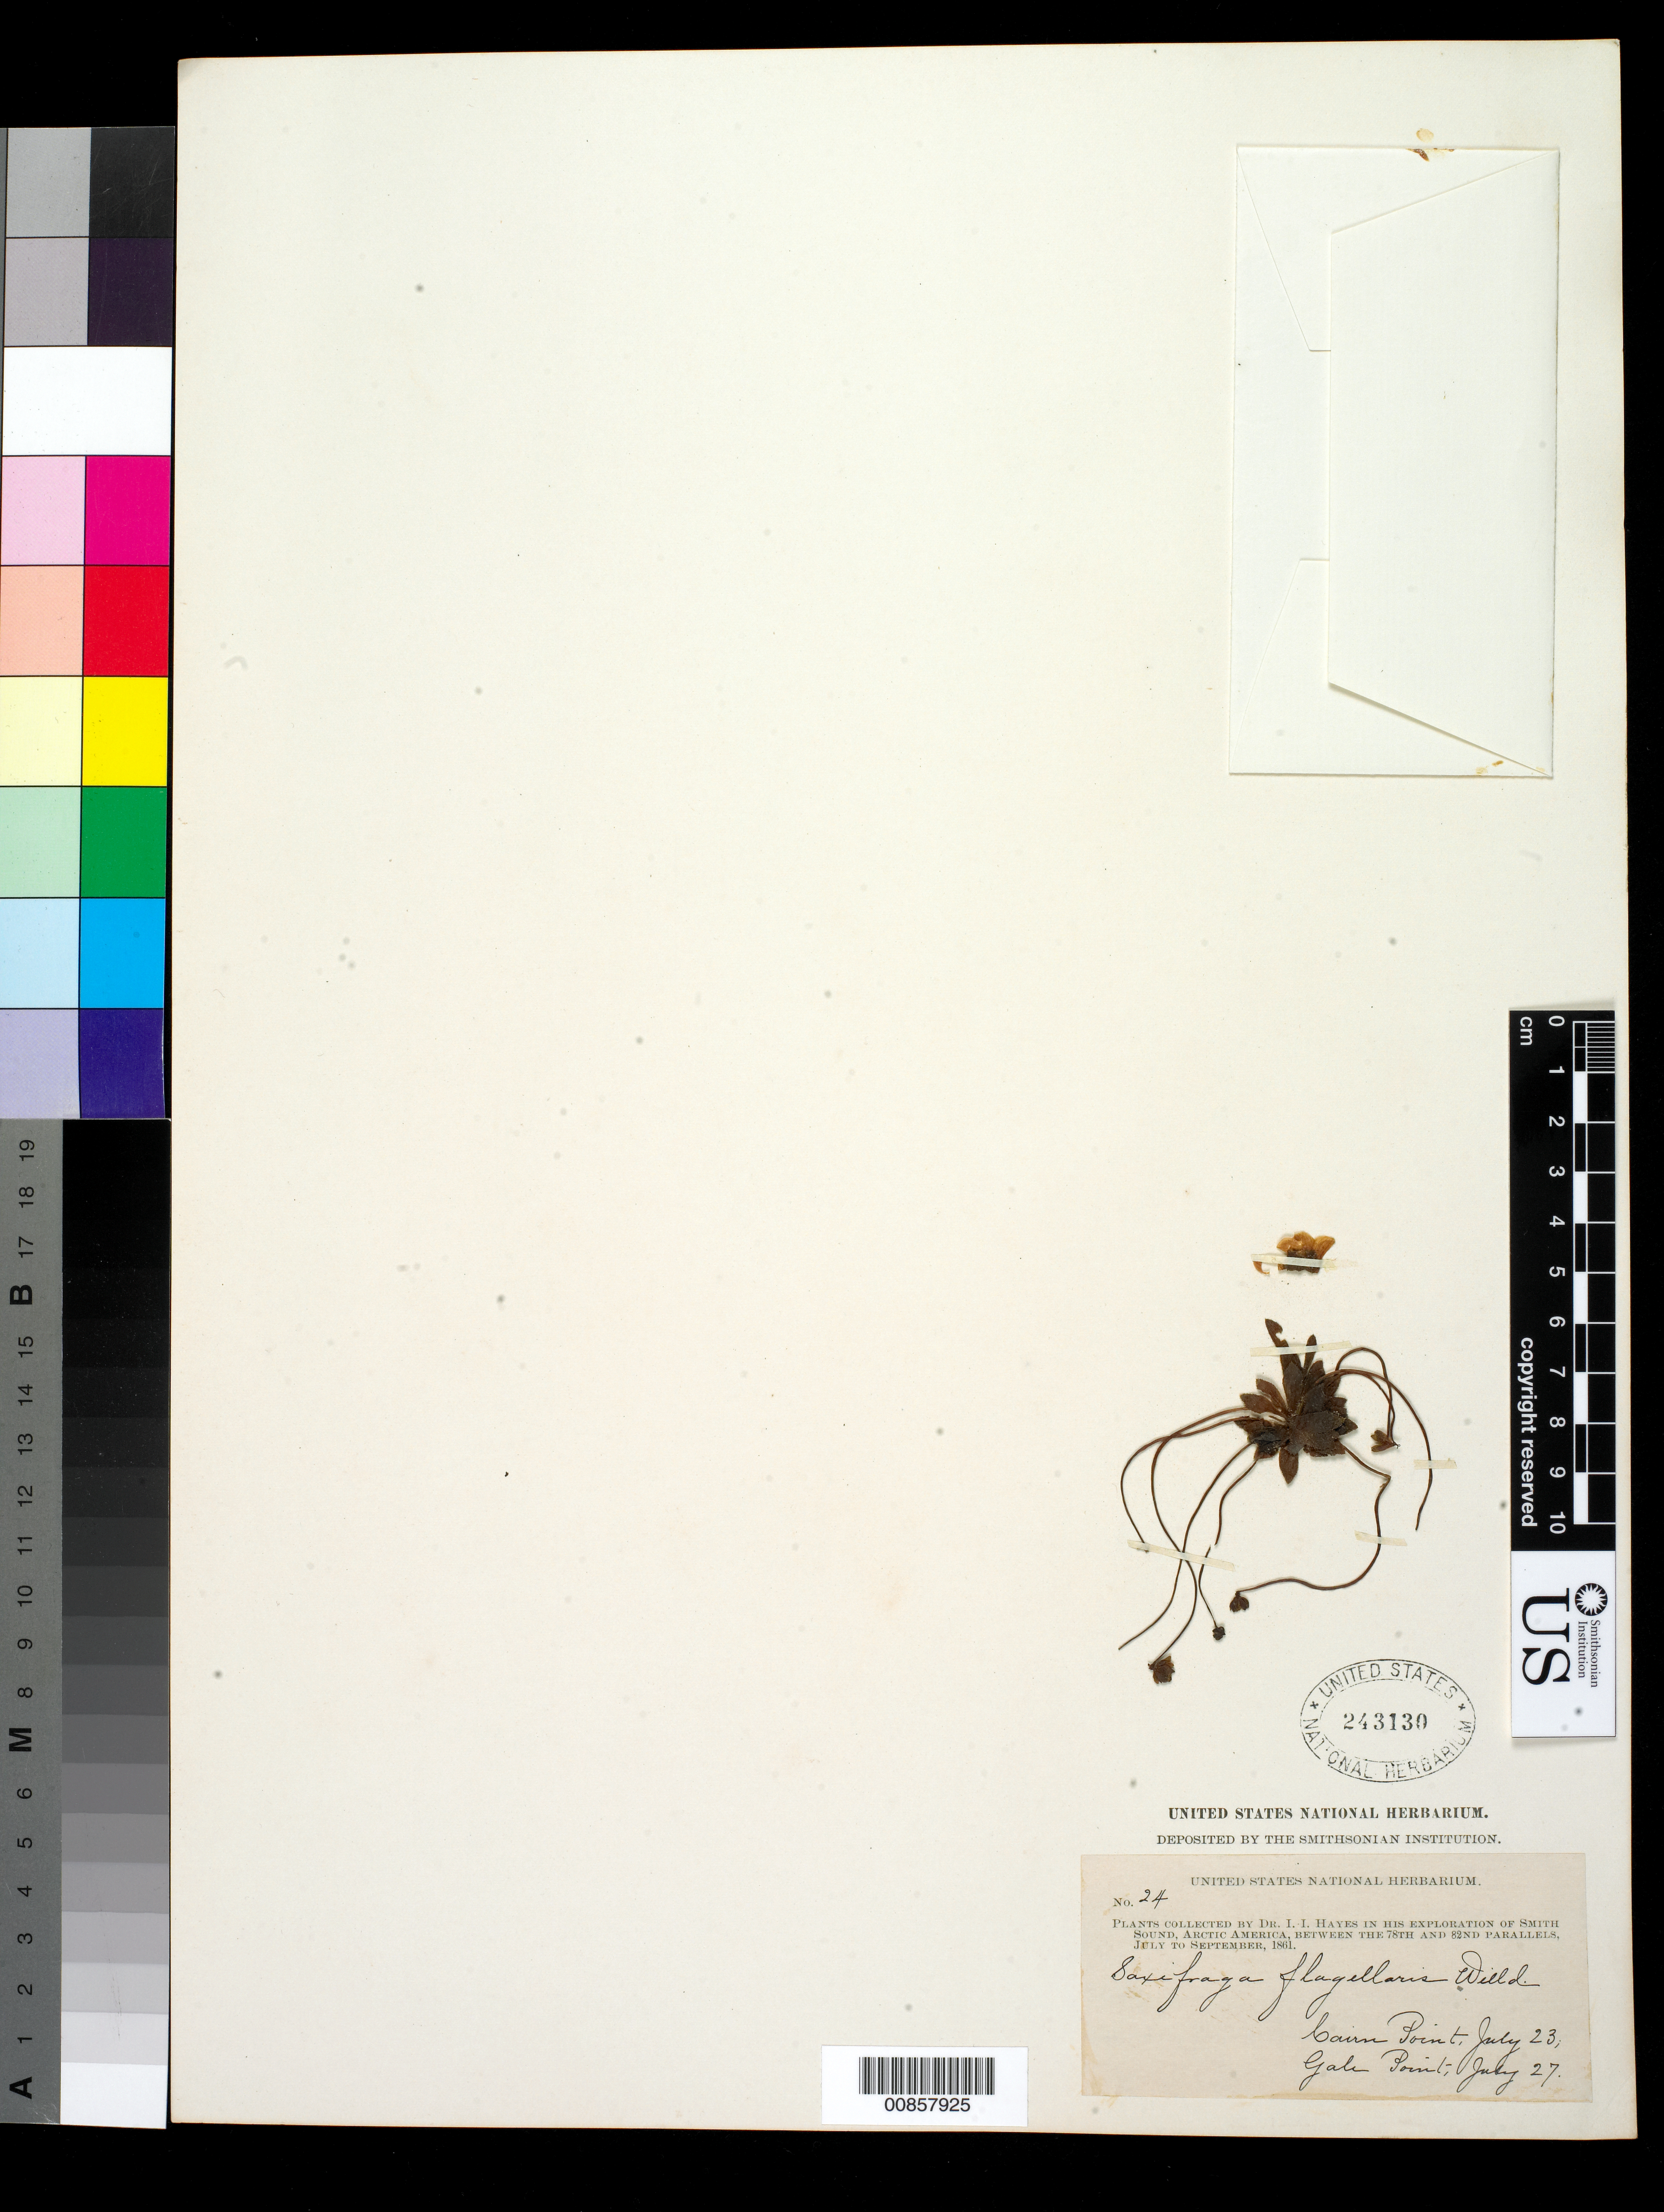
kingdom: Plantae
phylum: Tracheophyta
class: Magnoliopsida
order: Saxifragales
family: Saxifragaceae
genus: Saxifraga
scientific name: Saxifraga flagellaris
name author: Willd. ex Sternb.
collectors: I. I. Hayes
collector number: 24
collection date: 1861-07-23,1861-07-27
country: Greenland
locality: Cairn Point and Gale Point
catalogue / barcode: US 243130